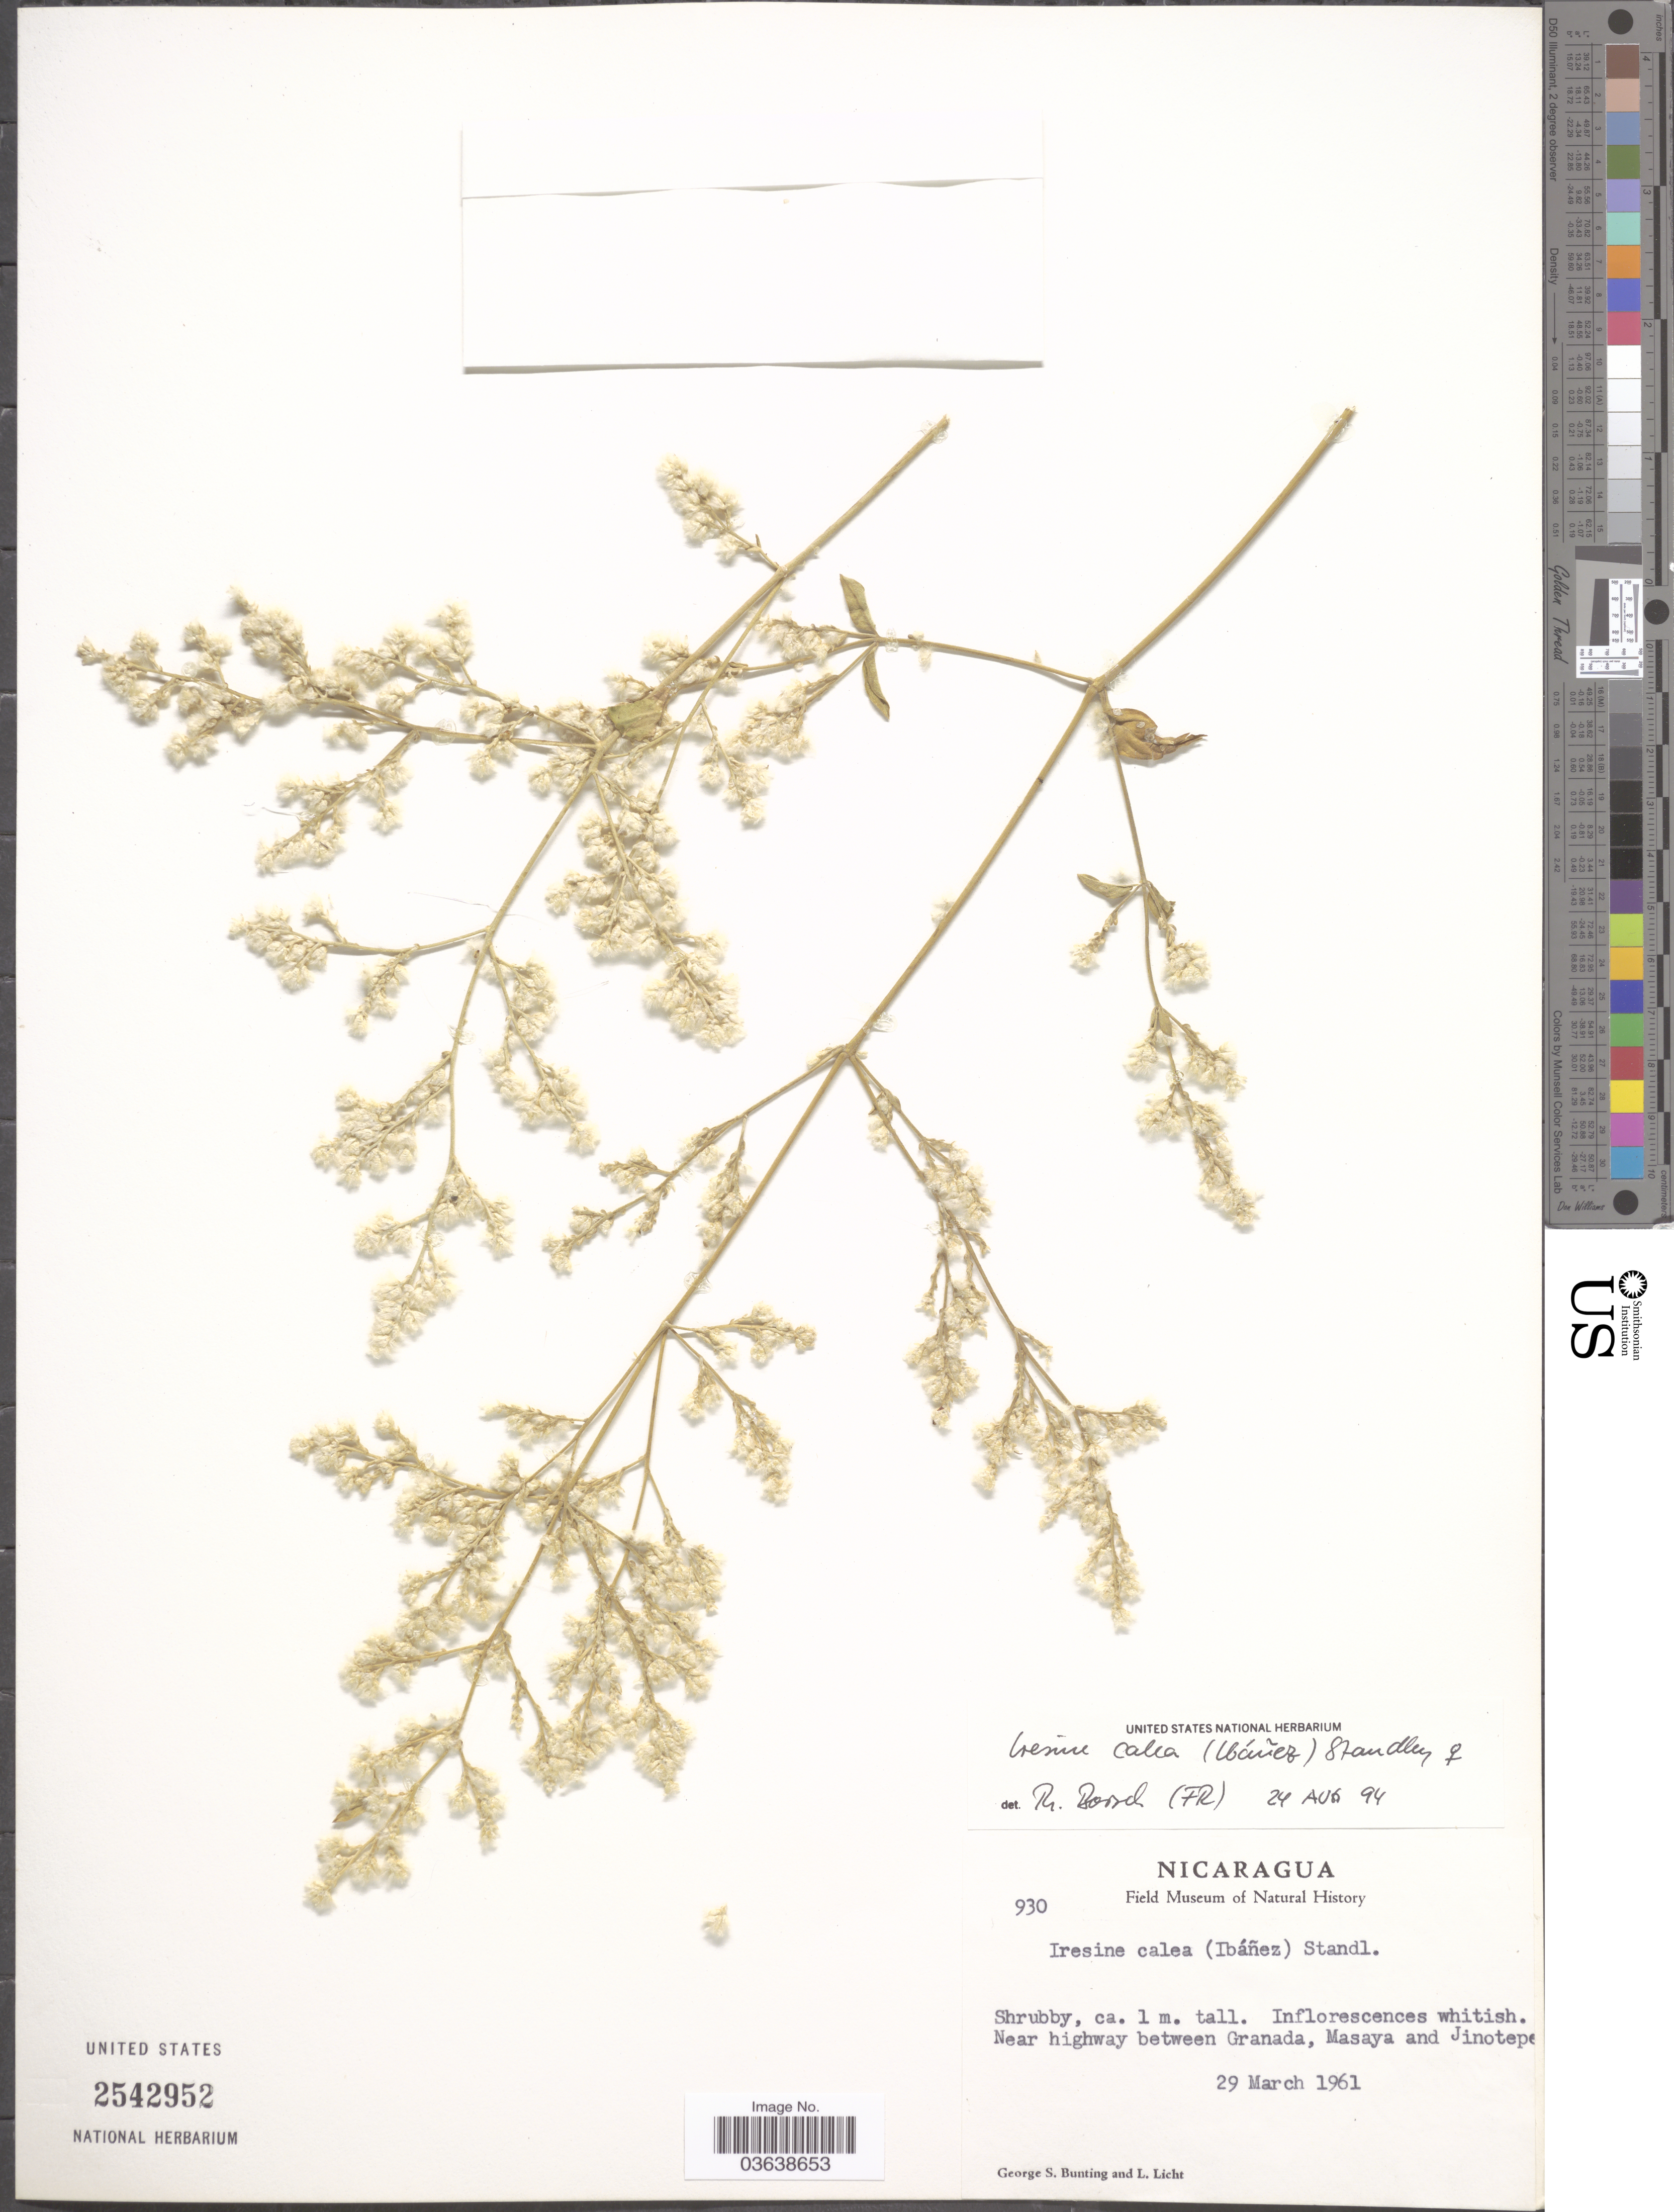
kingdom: Plantae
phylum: Tracheophyta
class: Magnoliopsida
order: Caryophyllales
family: Amaranthaceae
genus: Iresine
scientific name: Iresine calea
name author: (Ibáñez) Standl.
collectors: G. S. Bunting & L. Licht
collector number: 930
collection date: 1961-03-29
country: Nicaragua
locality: Near highway between Granada, Masaya and Jinotepe.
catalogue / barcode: US 2542952